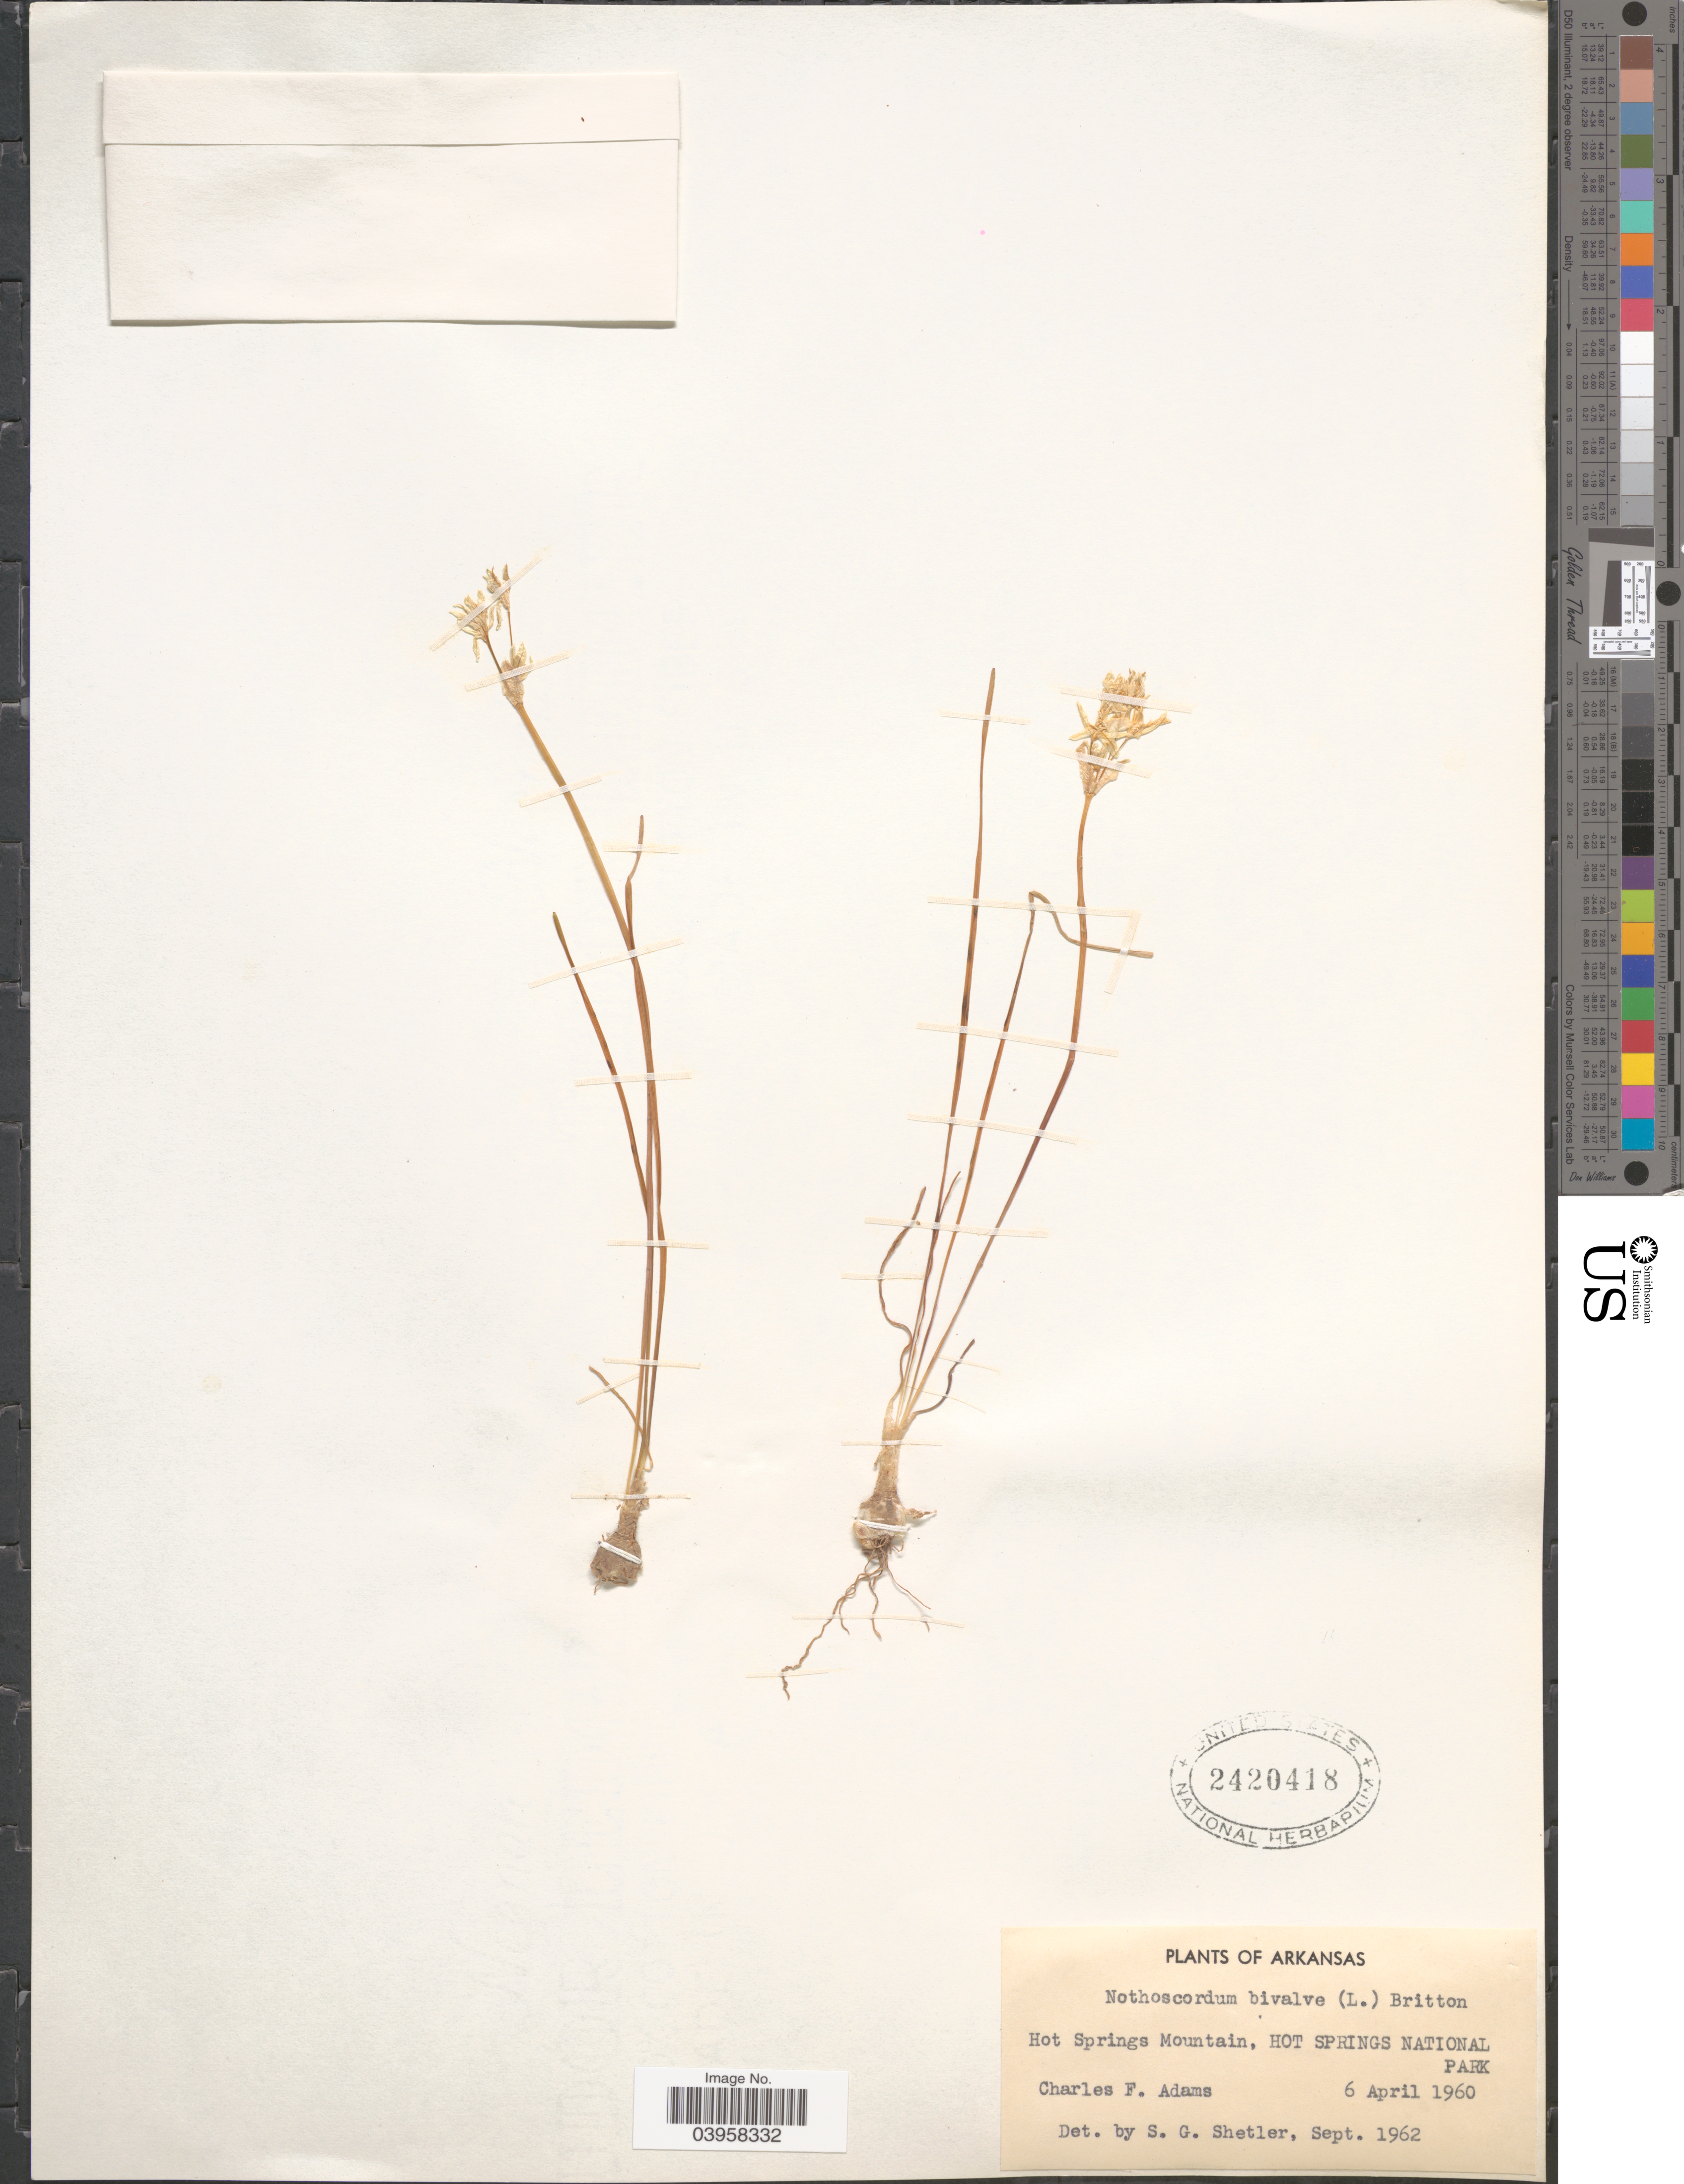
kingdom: Plantae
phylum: Tracheophyta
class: Liliopsida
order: Asparagales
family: Amaryllidaceae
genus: Nothoscordum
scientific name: Nothoscordum bivalve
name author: (L.) Britton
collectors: C. F. Adams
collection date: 1960-04-06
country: United States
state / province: Arkansas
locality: Hot Springs Mountain, Hot Springs National Park.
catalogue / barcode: US 2420418